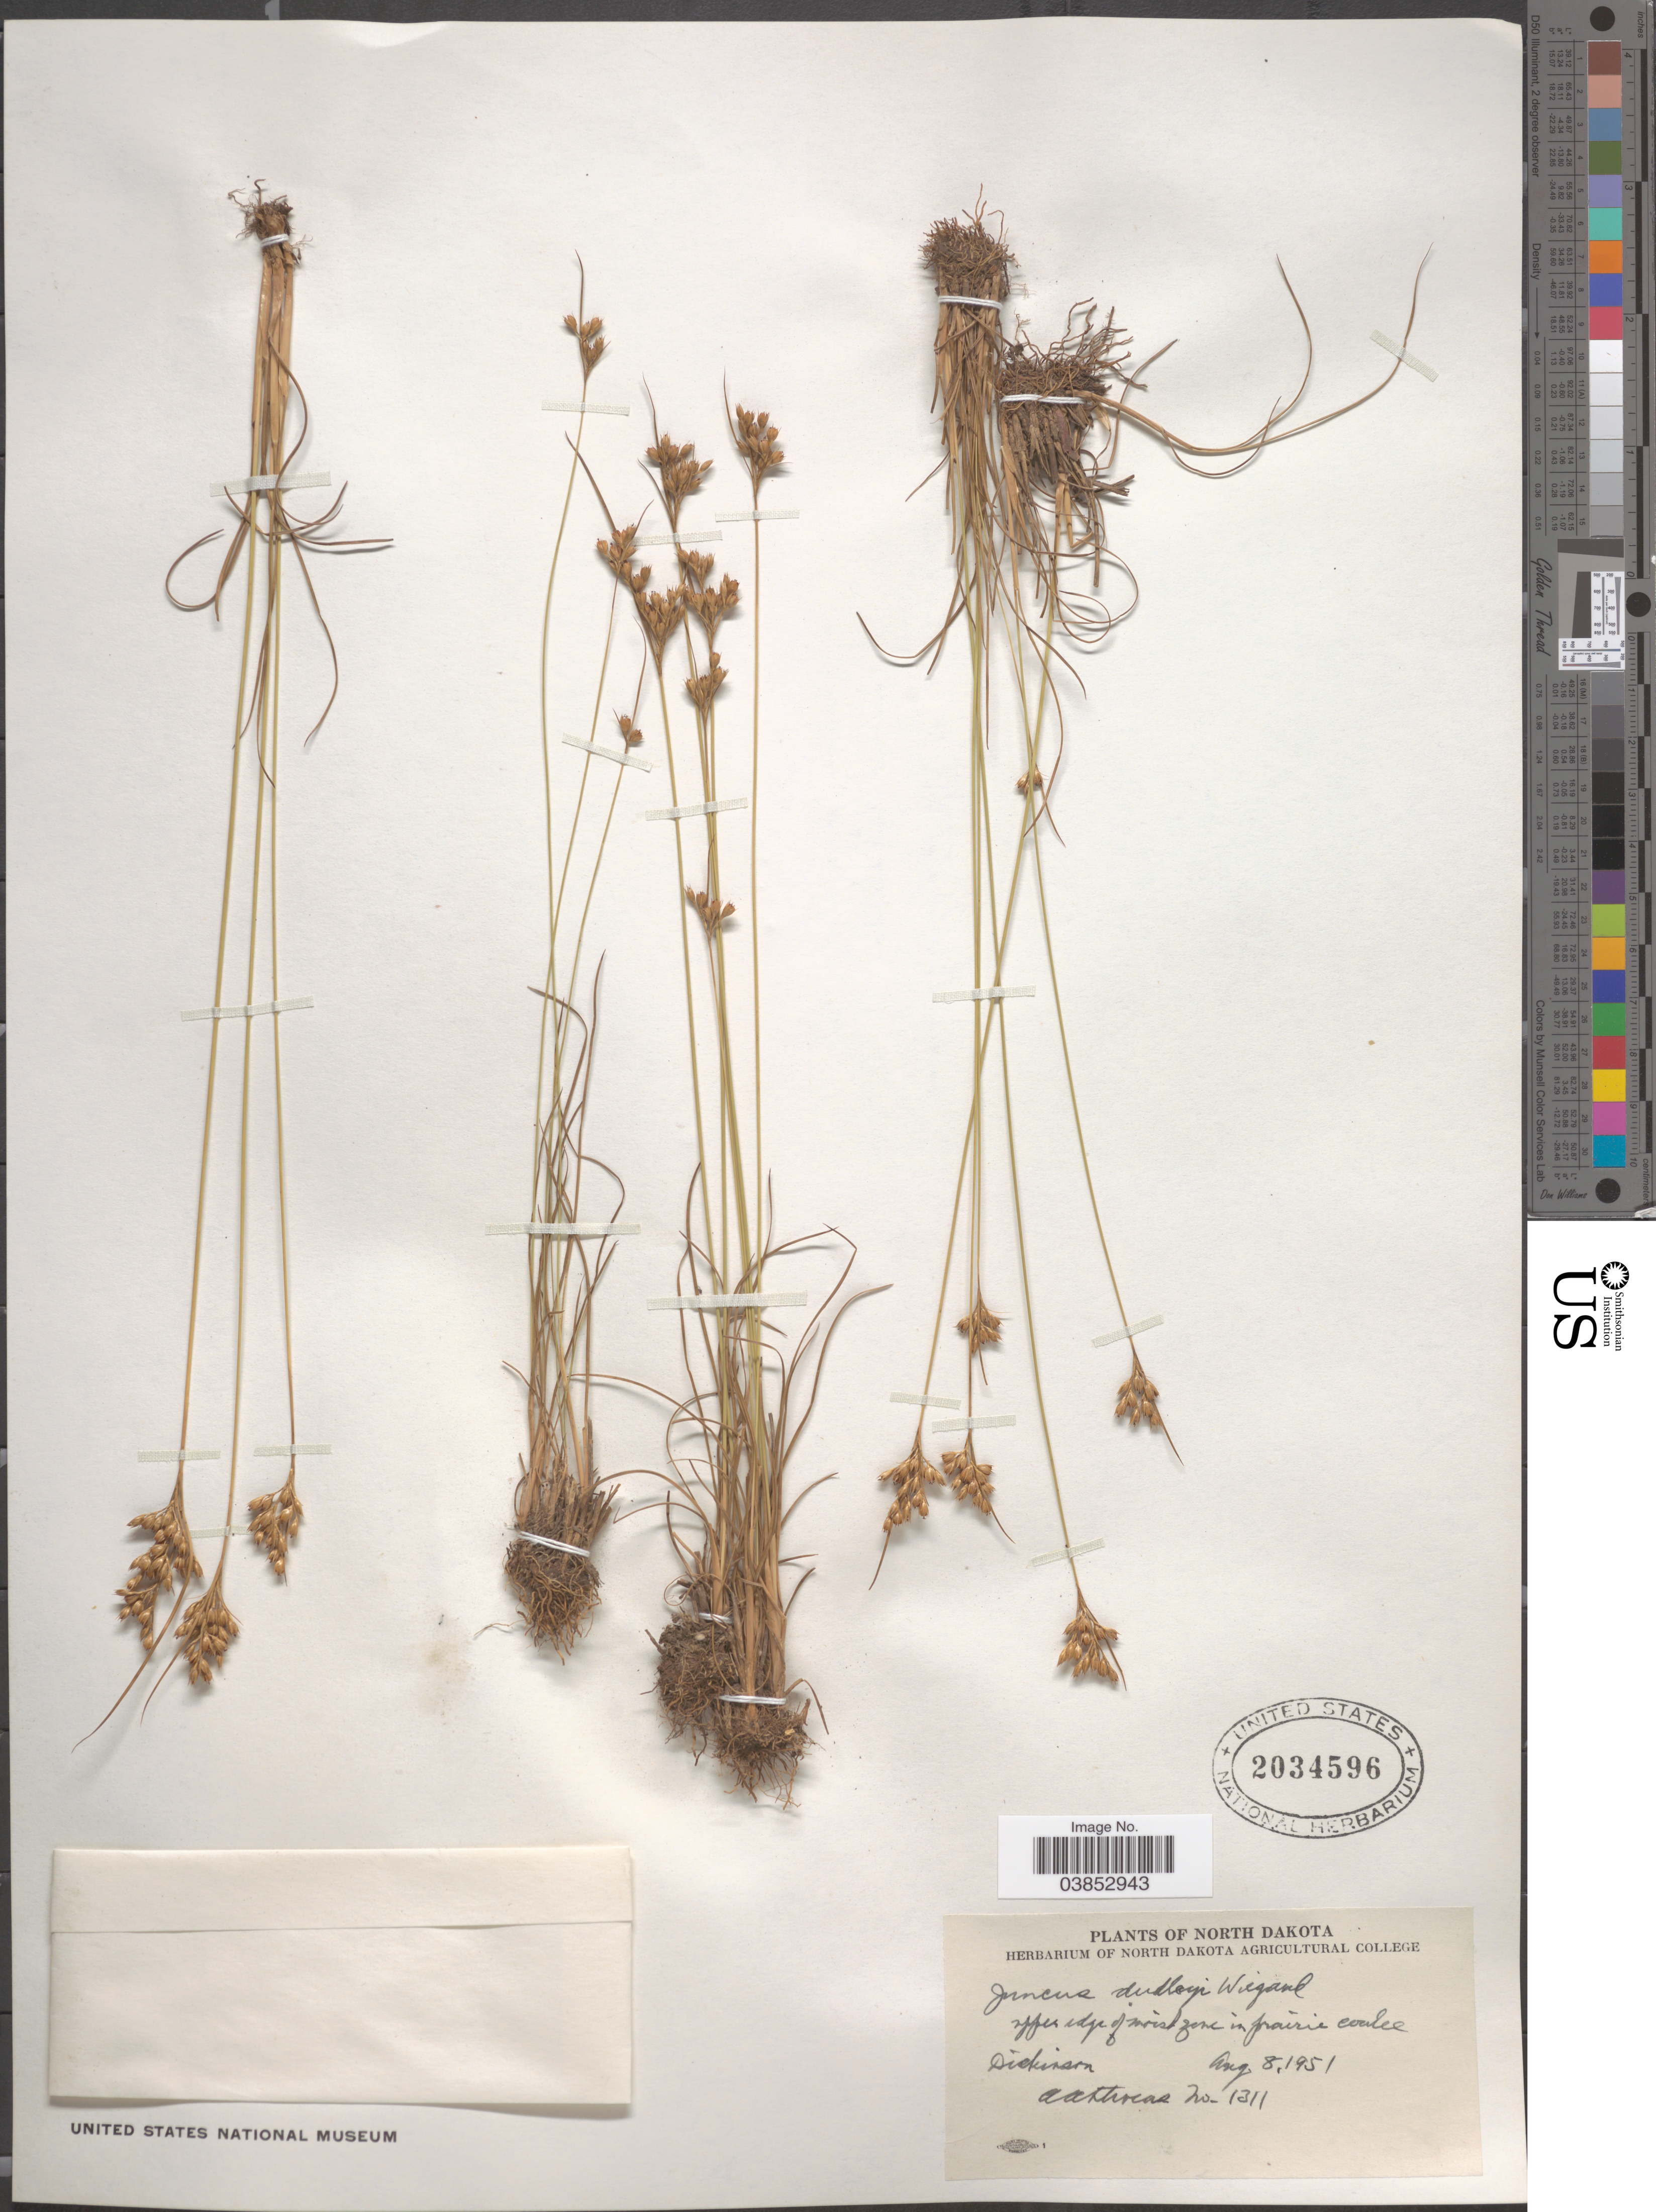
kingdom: Plantae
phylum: Tracheophyta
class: Liliopsida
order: Poales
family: Juncaceae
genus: Juncus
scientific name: Juncus dudleyi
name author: Wiegand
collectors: O. A. Stevens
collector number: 1311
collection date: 1951-08-08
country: United States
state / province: North Dakota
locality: Upper edge of moist zone in prairie coulee Dickinson.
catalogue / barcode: US 2034596